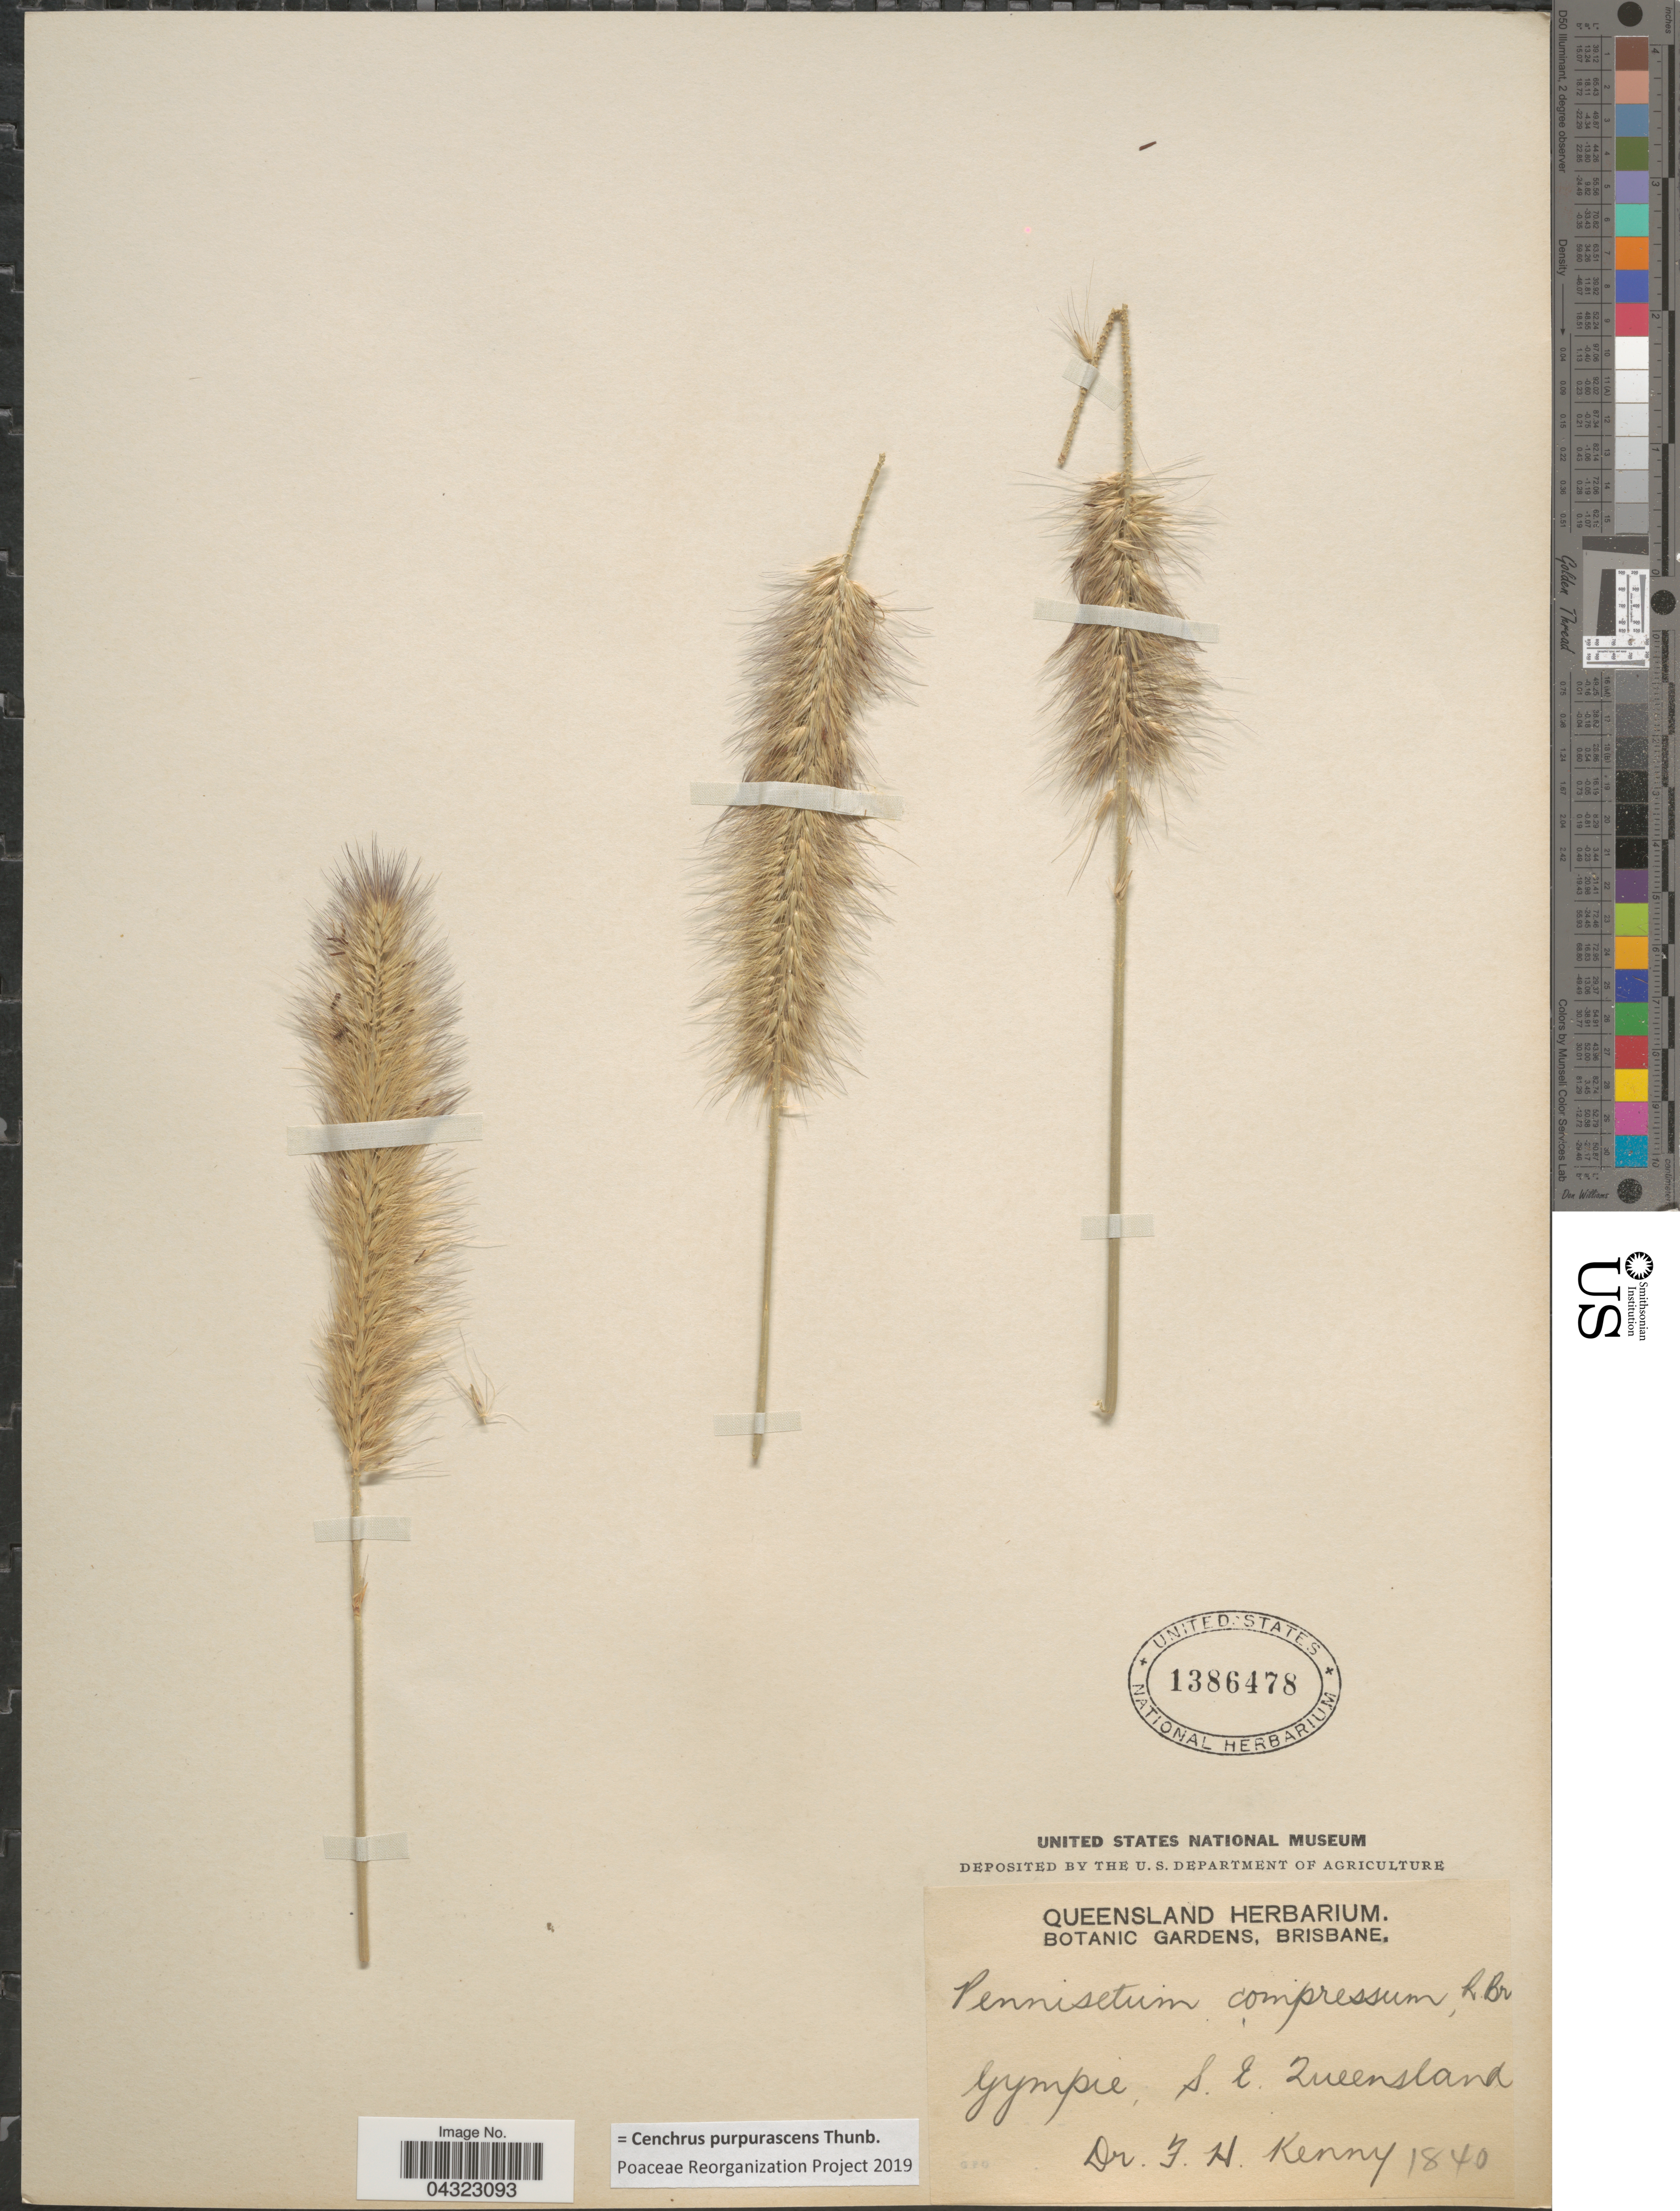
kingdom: Plantae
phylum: Tracheophyta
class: Liliopsida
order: Poales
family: Poaceae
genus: Cenchrus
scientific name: Cenchrus purpurascens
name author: Thunb.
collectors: F. Kenny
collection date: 1840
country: Australia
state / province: Queensland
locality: Gympie, S. E. Queensland.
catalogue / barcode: US 1386478